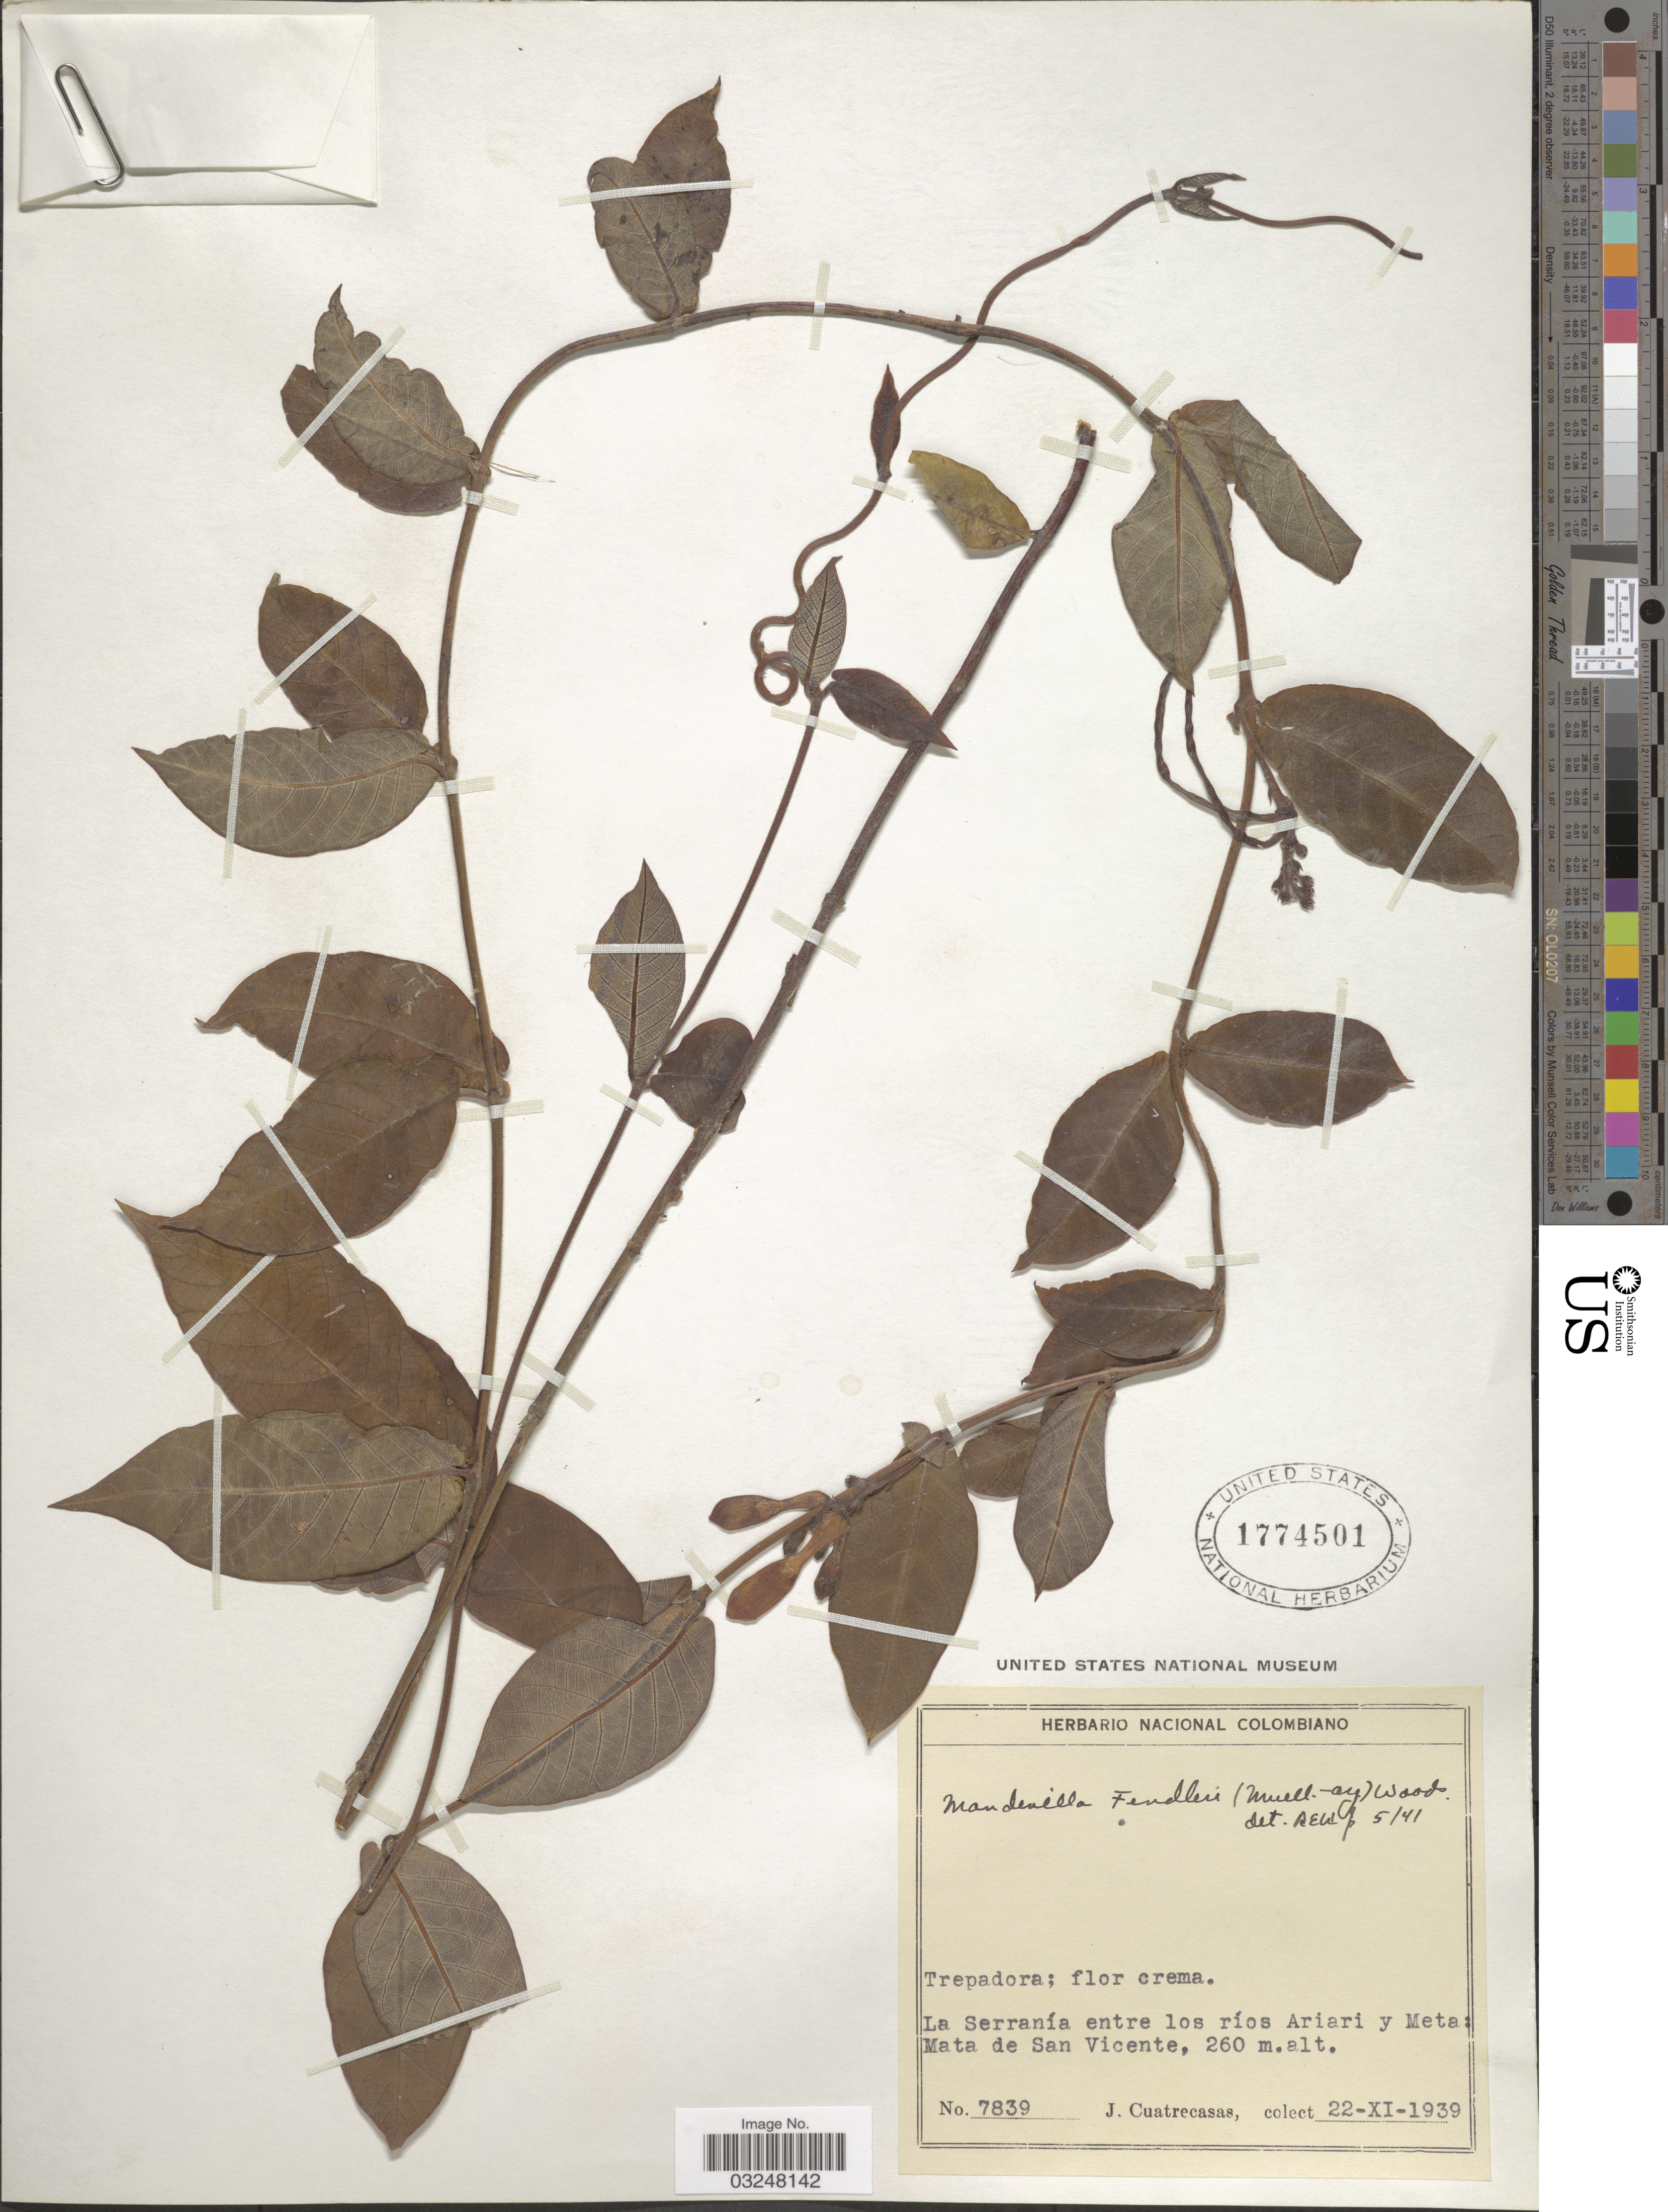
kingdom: Plantae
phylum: Tracheophyta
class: Magnoliopsida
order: Gentianales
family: Apocynaceae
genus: Mandevilla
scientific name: Mandevilla speciosa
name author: (Kunth) J.F. Morales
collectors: J. Cuatrecasas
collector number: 7839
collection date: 1939-11-22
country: Colombia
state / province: Meta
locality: La Serranía entre los ríos Ariari y Meta: Mata de San Vicente.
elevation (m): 260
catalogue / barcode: US 1774501